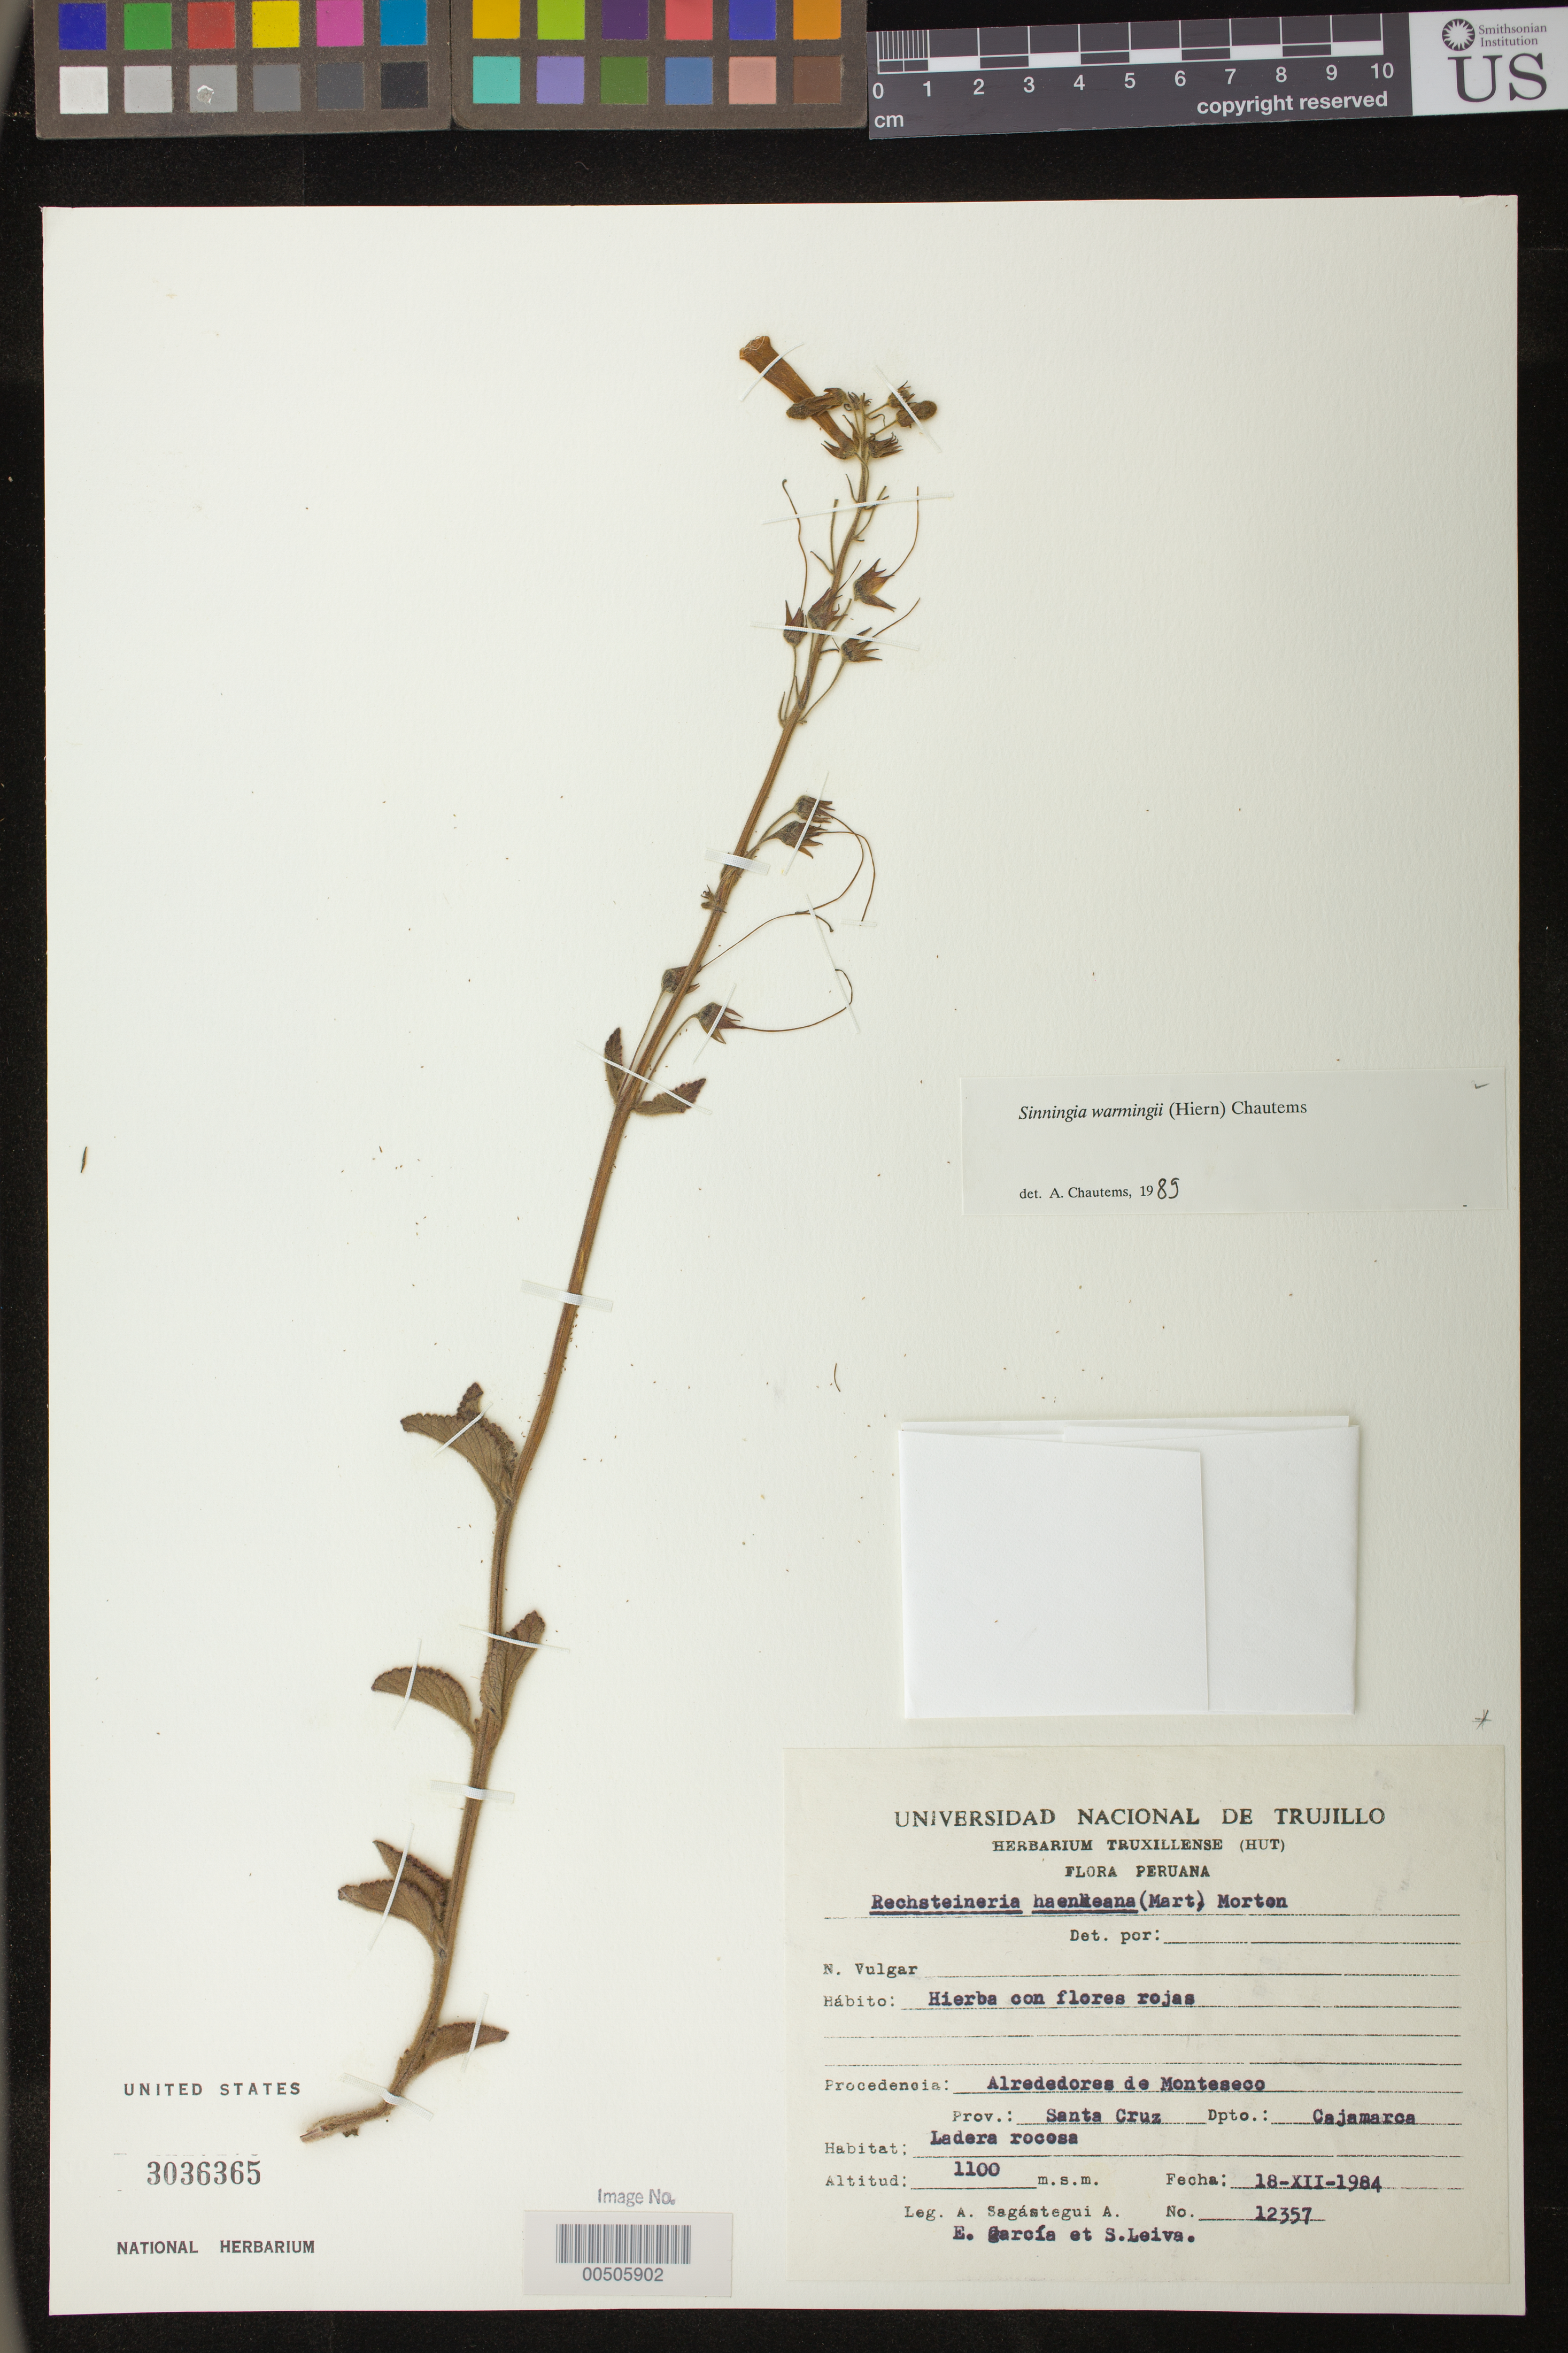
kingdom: Plantae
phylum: Tracheophyta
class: Magnoliopsida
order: Lamiales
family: Gesneriaceae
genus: Sinningia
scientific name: Sinningia warmingii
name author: (Hiern) Chautems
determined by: Skog, Laurence E.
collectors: A. Sagástegui A., E. García & S. Leiva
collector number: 12357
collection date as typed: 18 Dec 1984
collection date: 1984-12-18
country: Peru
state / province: Cajamarca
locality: Prov. Santa Cruz, alrededores de Monteseco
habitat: Ladera rocosa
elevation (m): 1100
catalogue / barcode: US 3036365